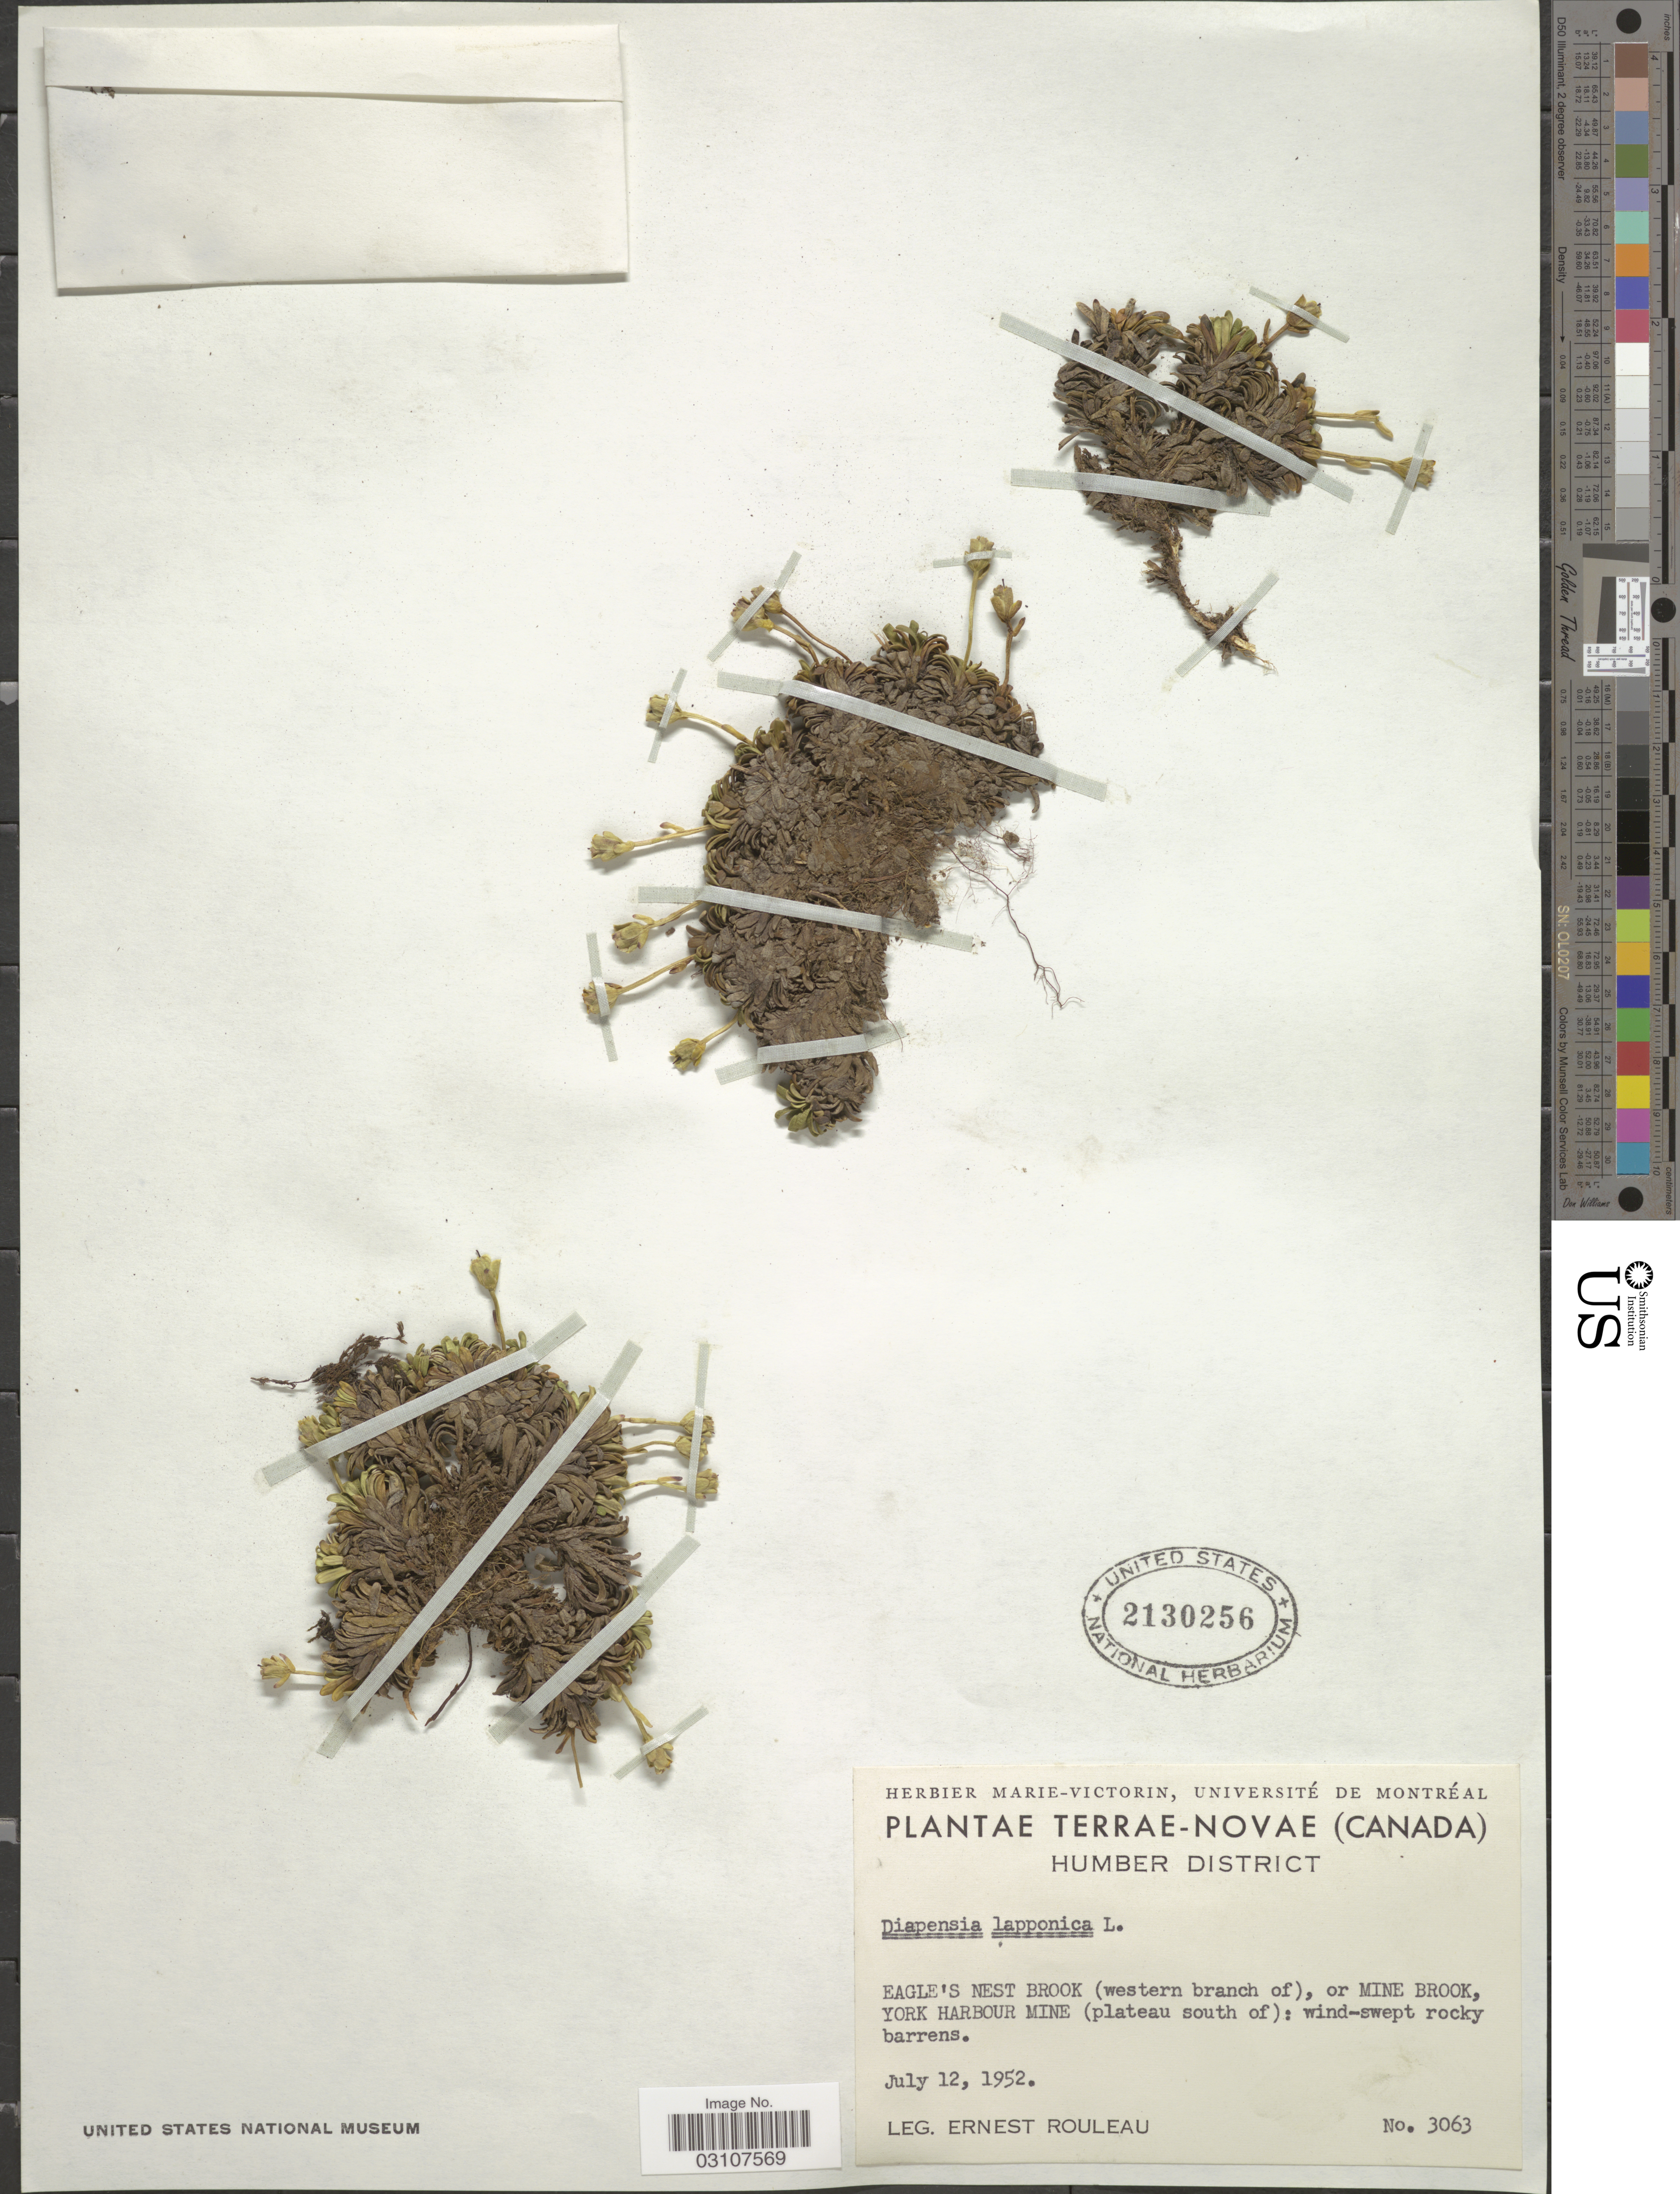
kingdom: Plantae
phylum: Tracheophyta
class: Magnoliopsida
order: Ericales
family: Diapensiaceae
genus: Diapensia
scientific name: Diapensia lapponica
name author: L.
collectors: J. Rouleau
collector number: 3063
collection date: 1952-07-12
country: Canada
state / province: Newfoundland and Labrador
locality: Terrae-Novae. Humber District. Eagle's Nest Brook (western branch of), or Mine Brook, York Harbour Mine (plateau south of).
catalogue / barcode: US 2130256